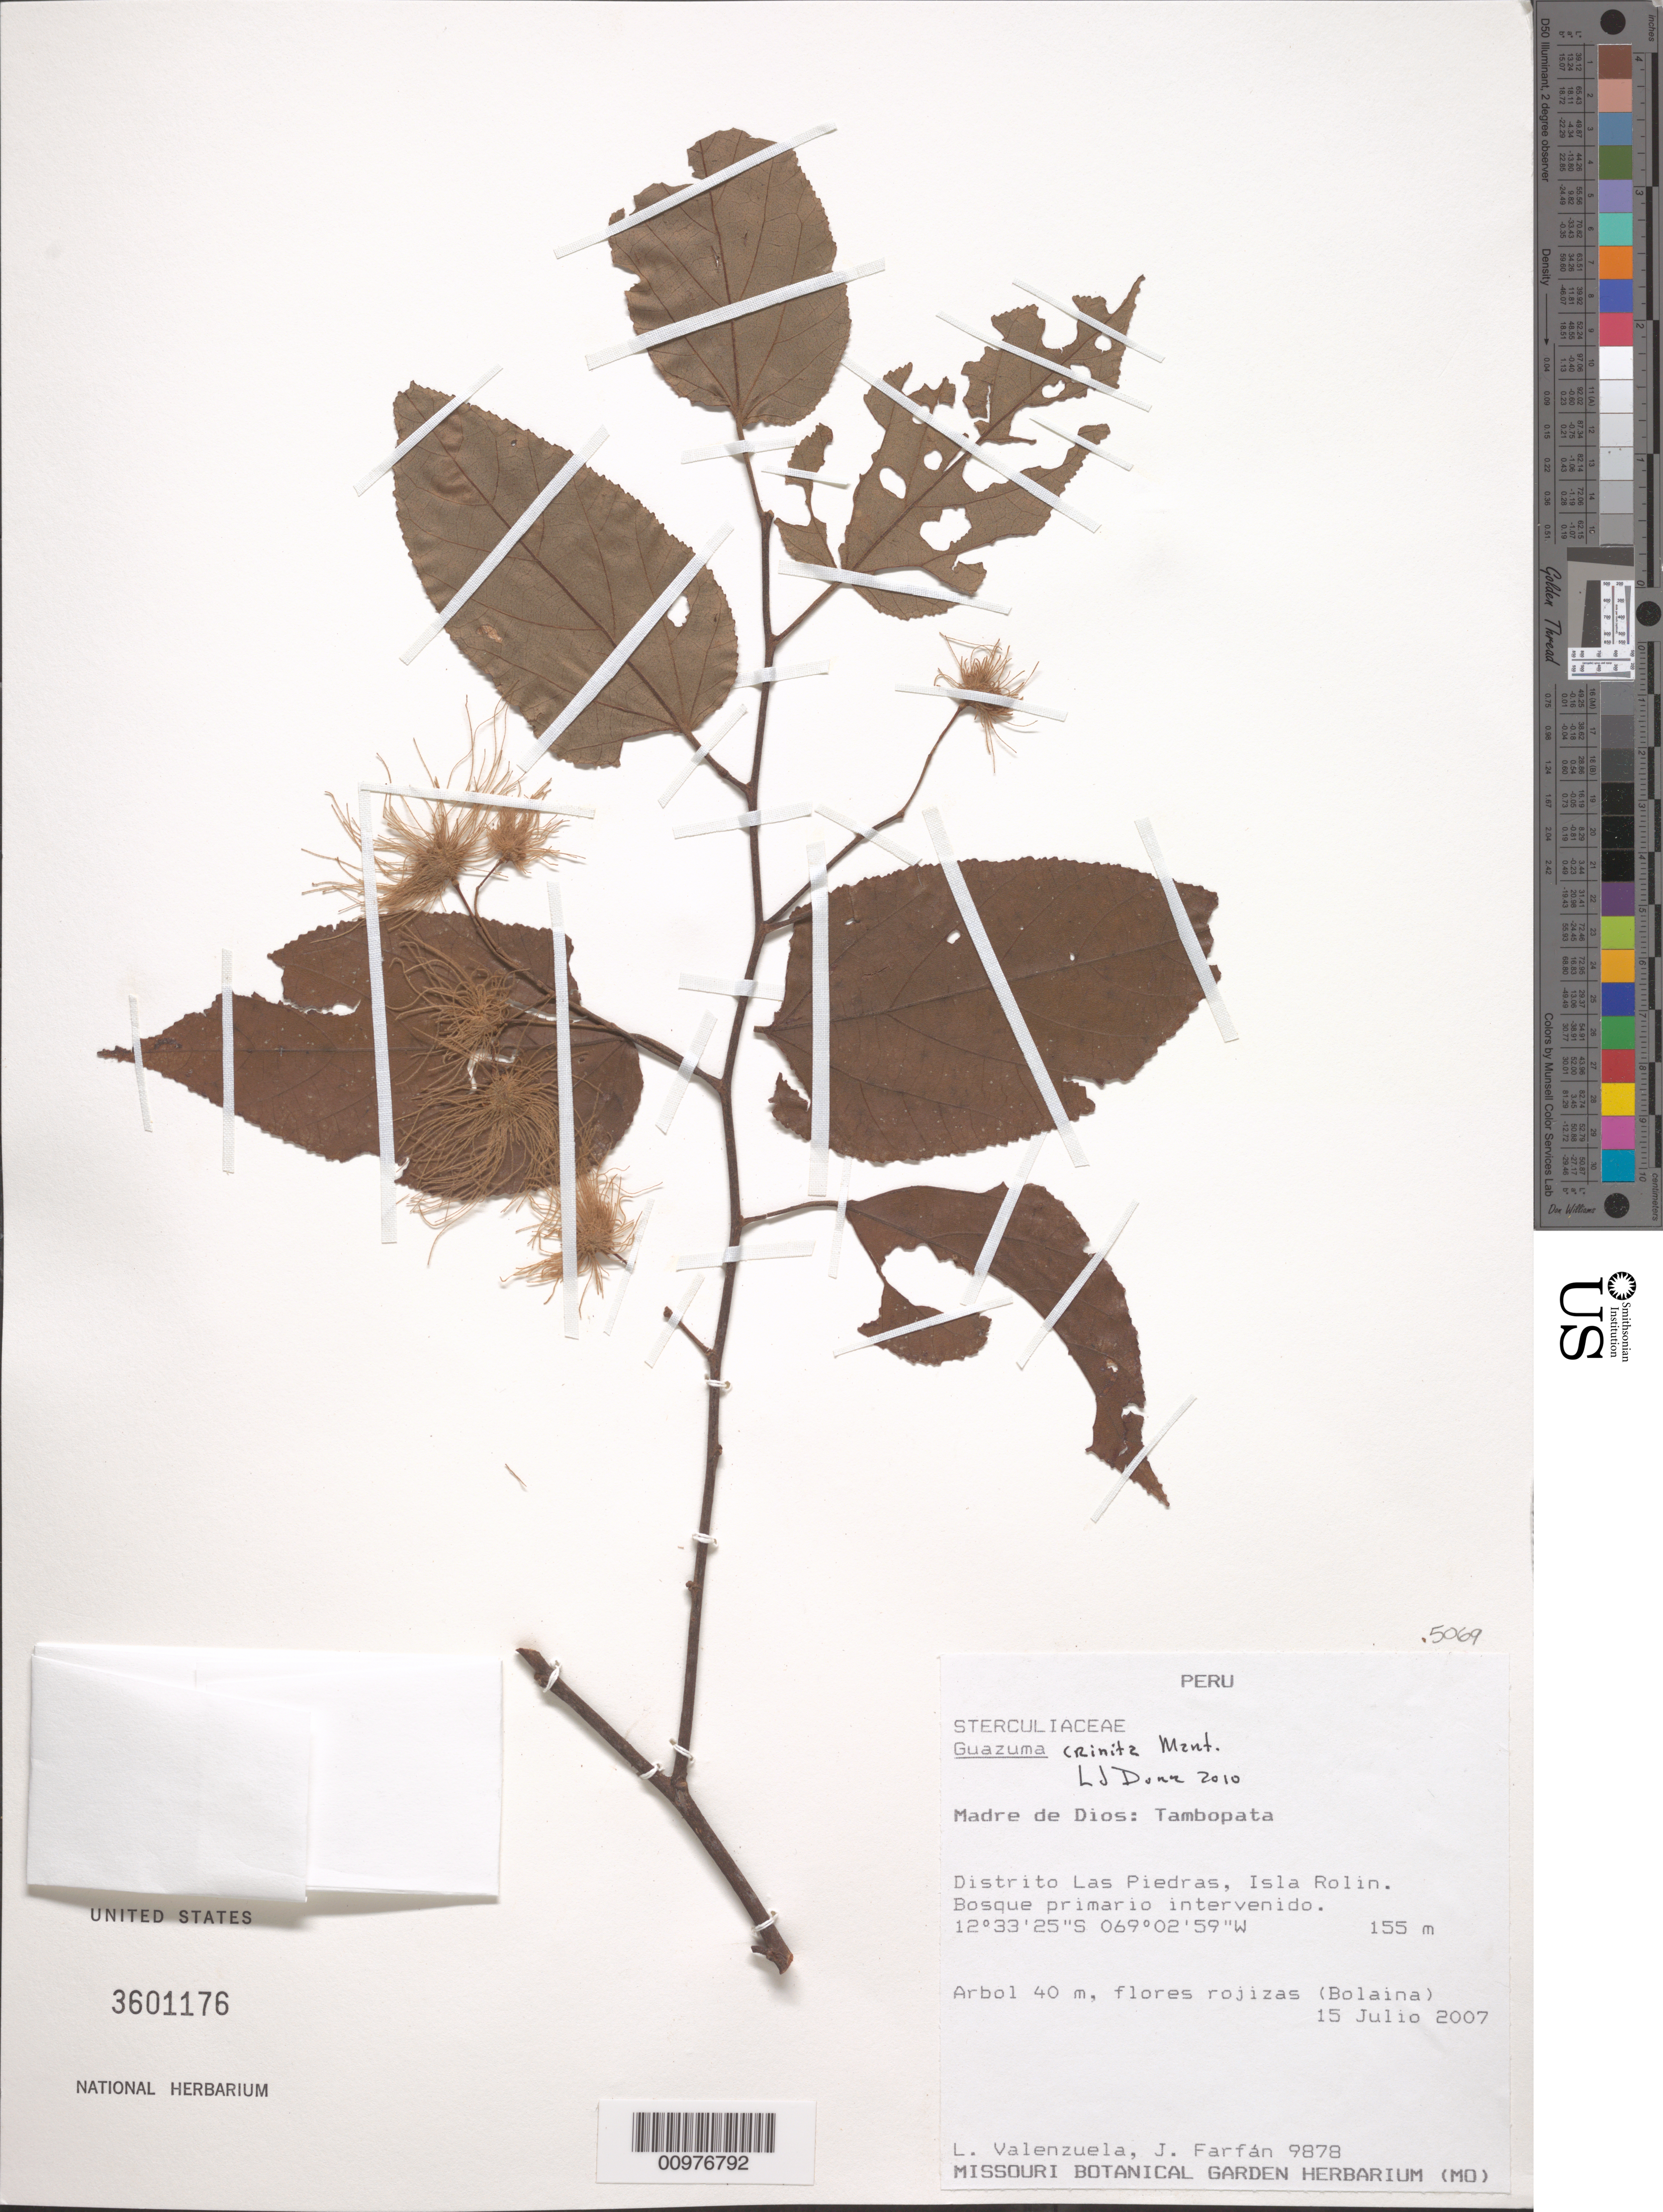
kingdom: Plantae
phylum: Tracheophyta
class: Magnoliopsida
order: Malvales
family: Malvaceae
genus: Guazuma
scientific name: Guazuma crinita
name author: Mart.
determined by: Dorr, L. J., (BOT), Smithsonian Institution - National Museum of Natural History (UNITED STATES)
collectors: L. Valenzuela & J. Farfán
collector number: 9878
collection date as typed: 15 Julio 2007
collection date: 2007-07-15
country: Peru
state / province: Madre de Dios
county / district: Tambopata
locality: Distrito Las Piedras, Isla Rolin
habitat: Bosque primario intervenido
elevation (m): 155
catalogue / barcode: US 3601176